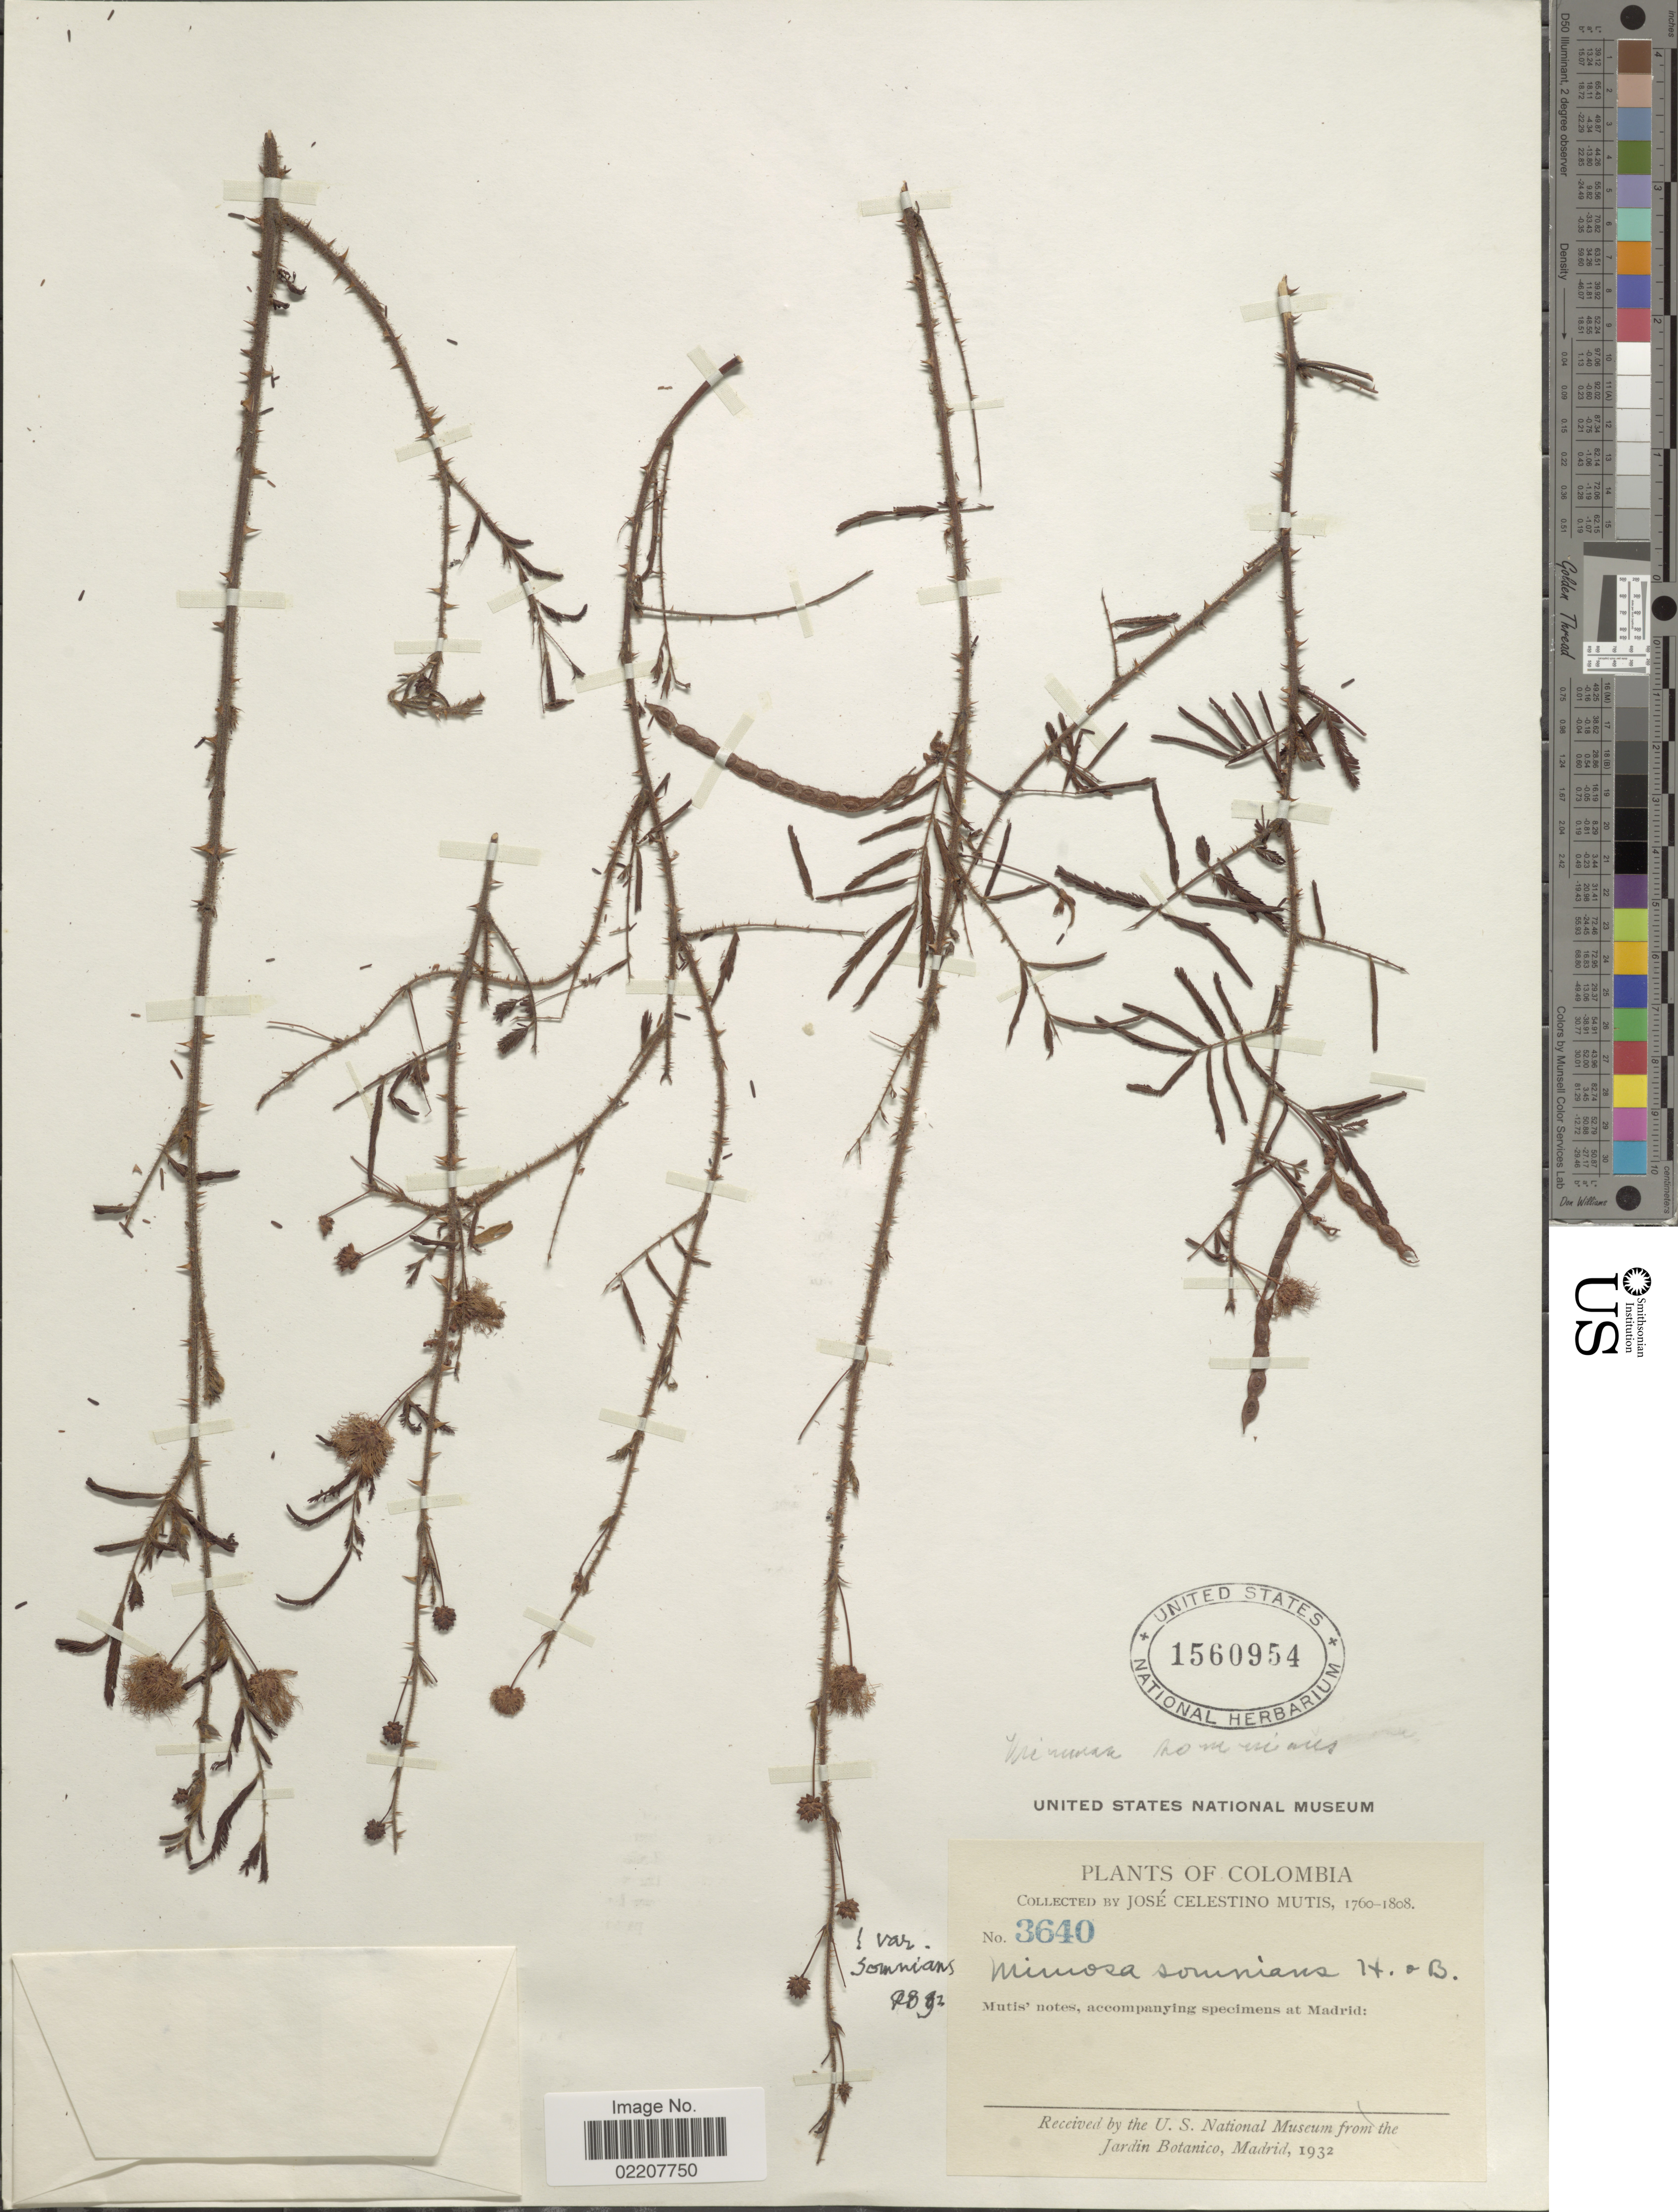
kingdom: Plantae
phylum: Tracheophyta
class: Magnoliopsida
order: Fabales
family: Fabaceae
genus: Mimosa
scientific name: Mimosa somnians var. somnians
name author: Humb. & Bonpl. ex Willd.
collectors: J. C. B. Mutis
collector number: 3640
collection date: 1760/1808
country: Colombia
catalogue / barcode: US 1560954